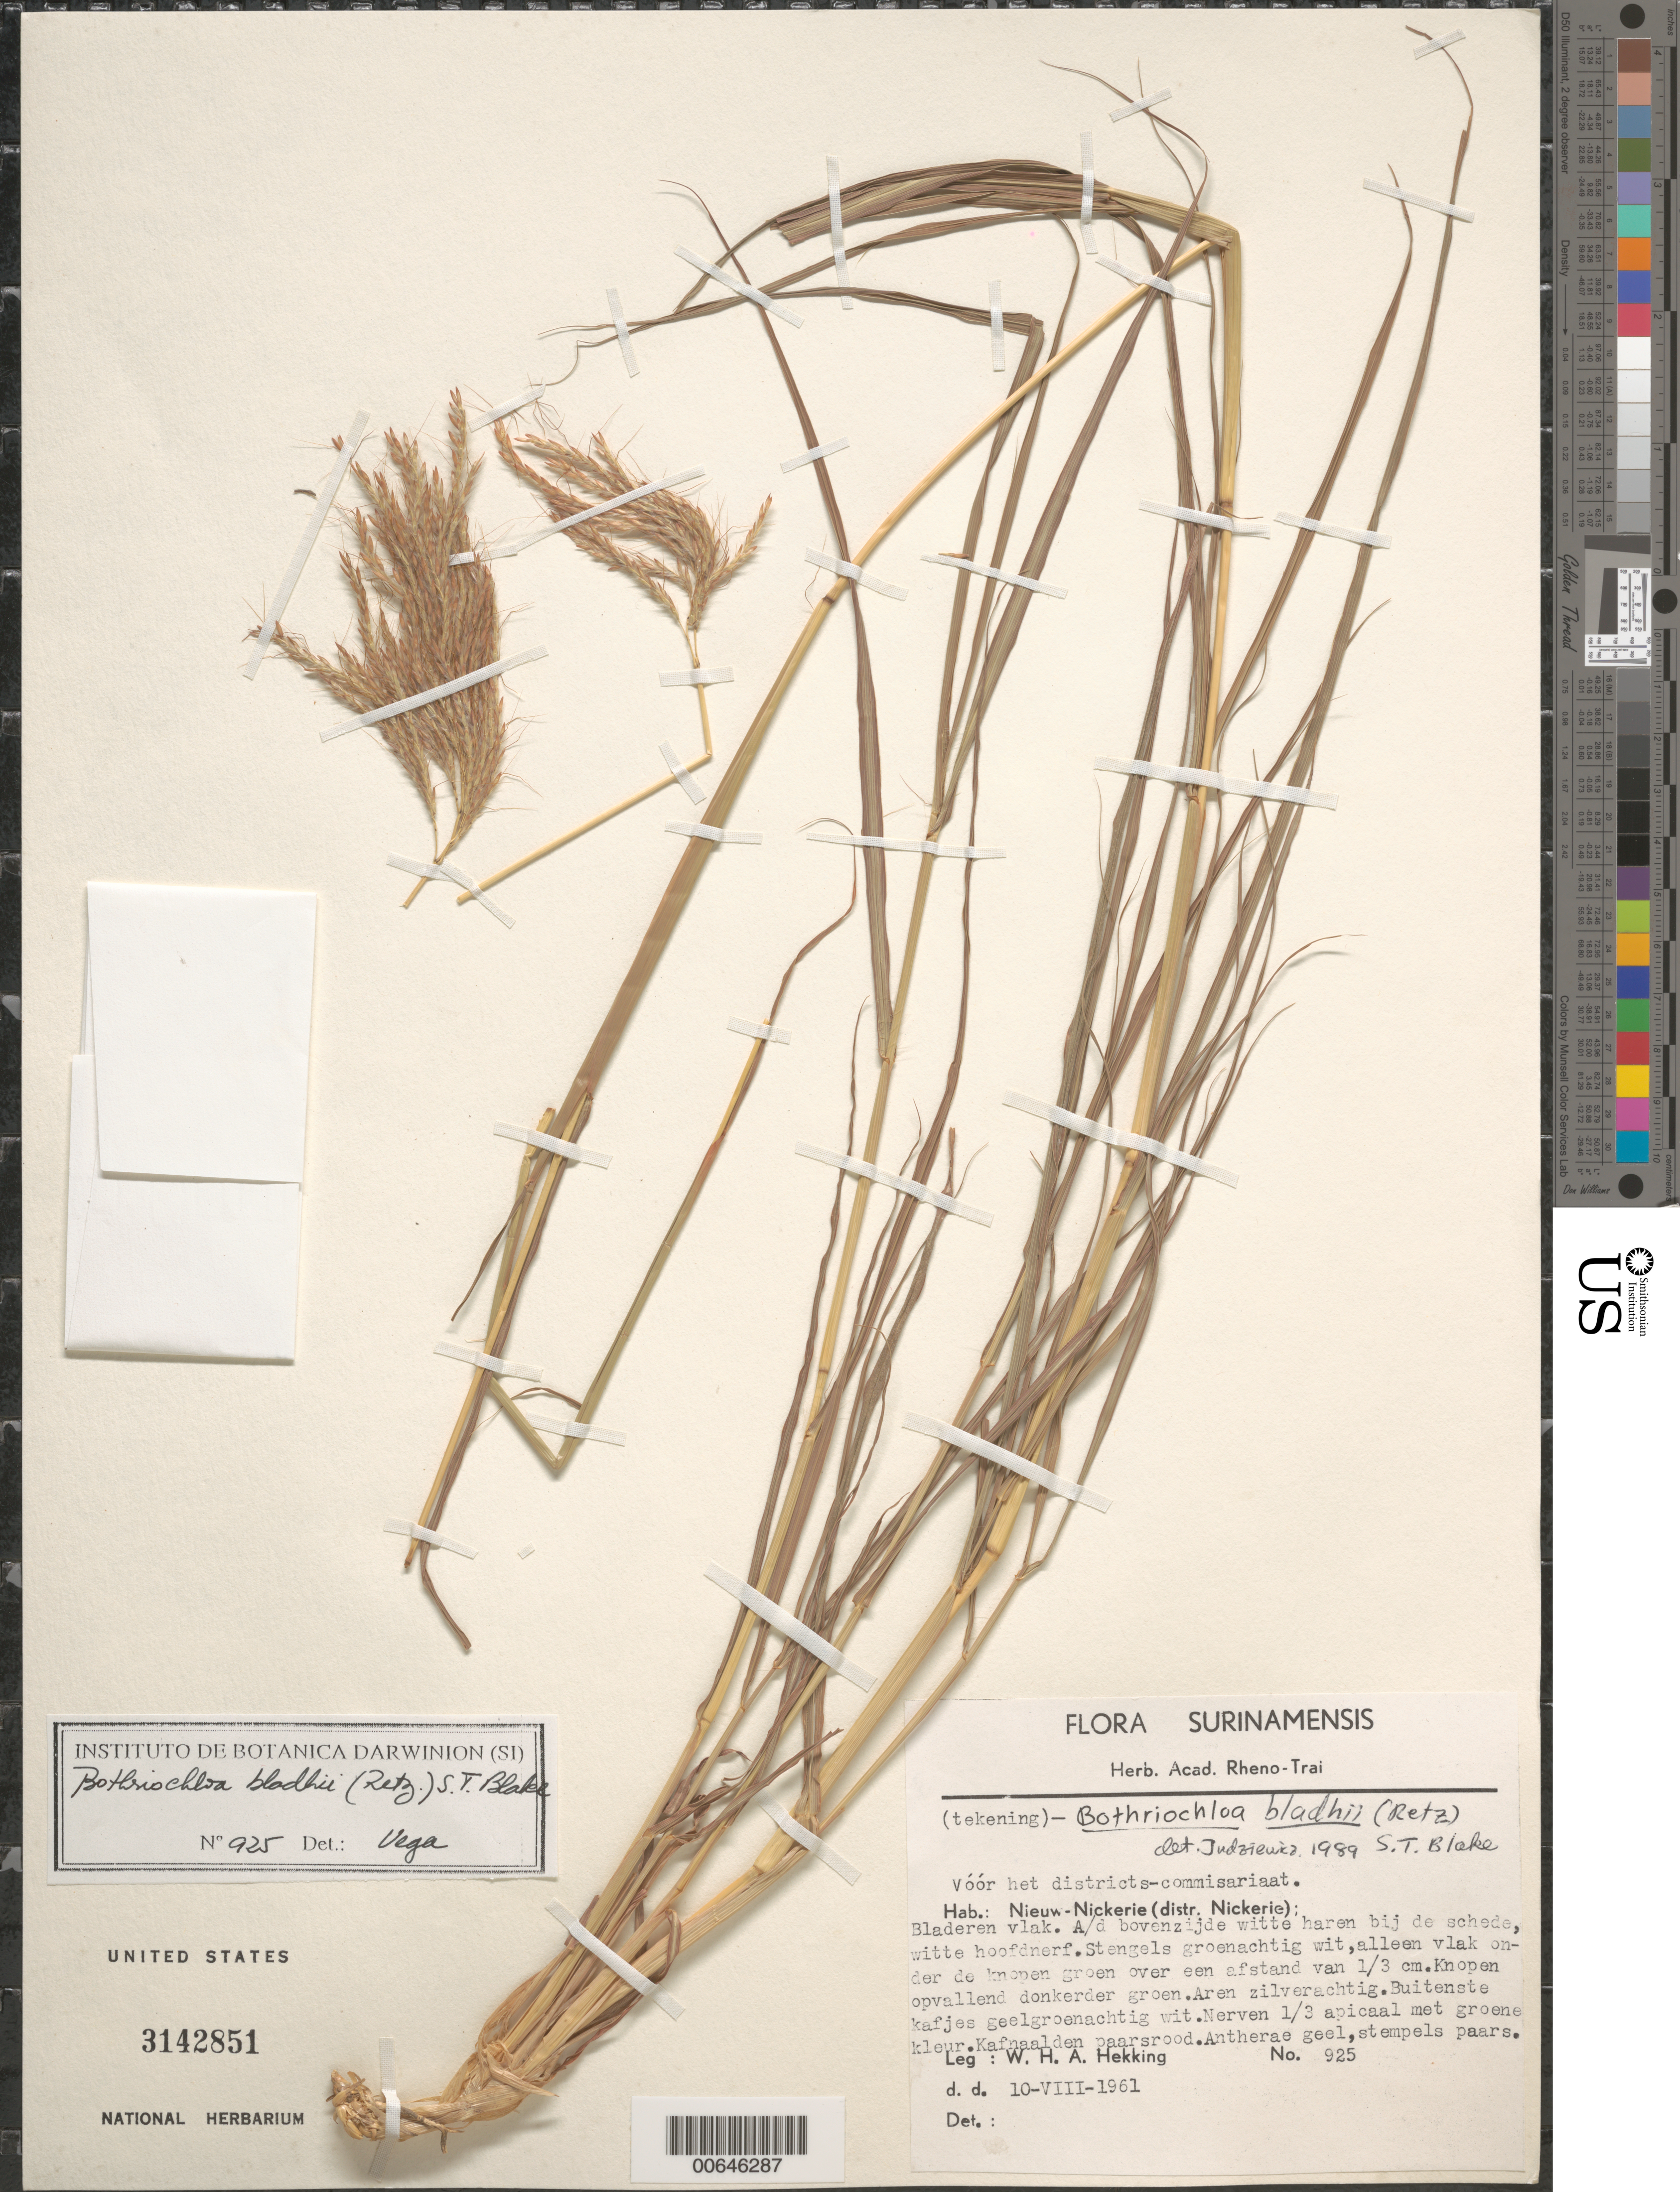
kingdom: Plantae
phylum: Tracheophyta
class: Liliopsida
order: Poales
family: Poaceae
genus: Bothriochloa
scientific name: Bothriochloa bladhii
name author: (Retz.) S.T. Blake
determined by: Judziewicz, E. J.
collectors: W. H. A. Hekking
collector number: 925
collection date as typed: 10-Aug-61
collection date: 1961-08-10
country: Suriname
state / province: Nickerie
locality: Nieuw Nickerie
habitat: Nieuw-Nickerie, along roads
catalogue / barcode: US 3142851